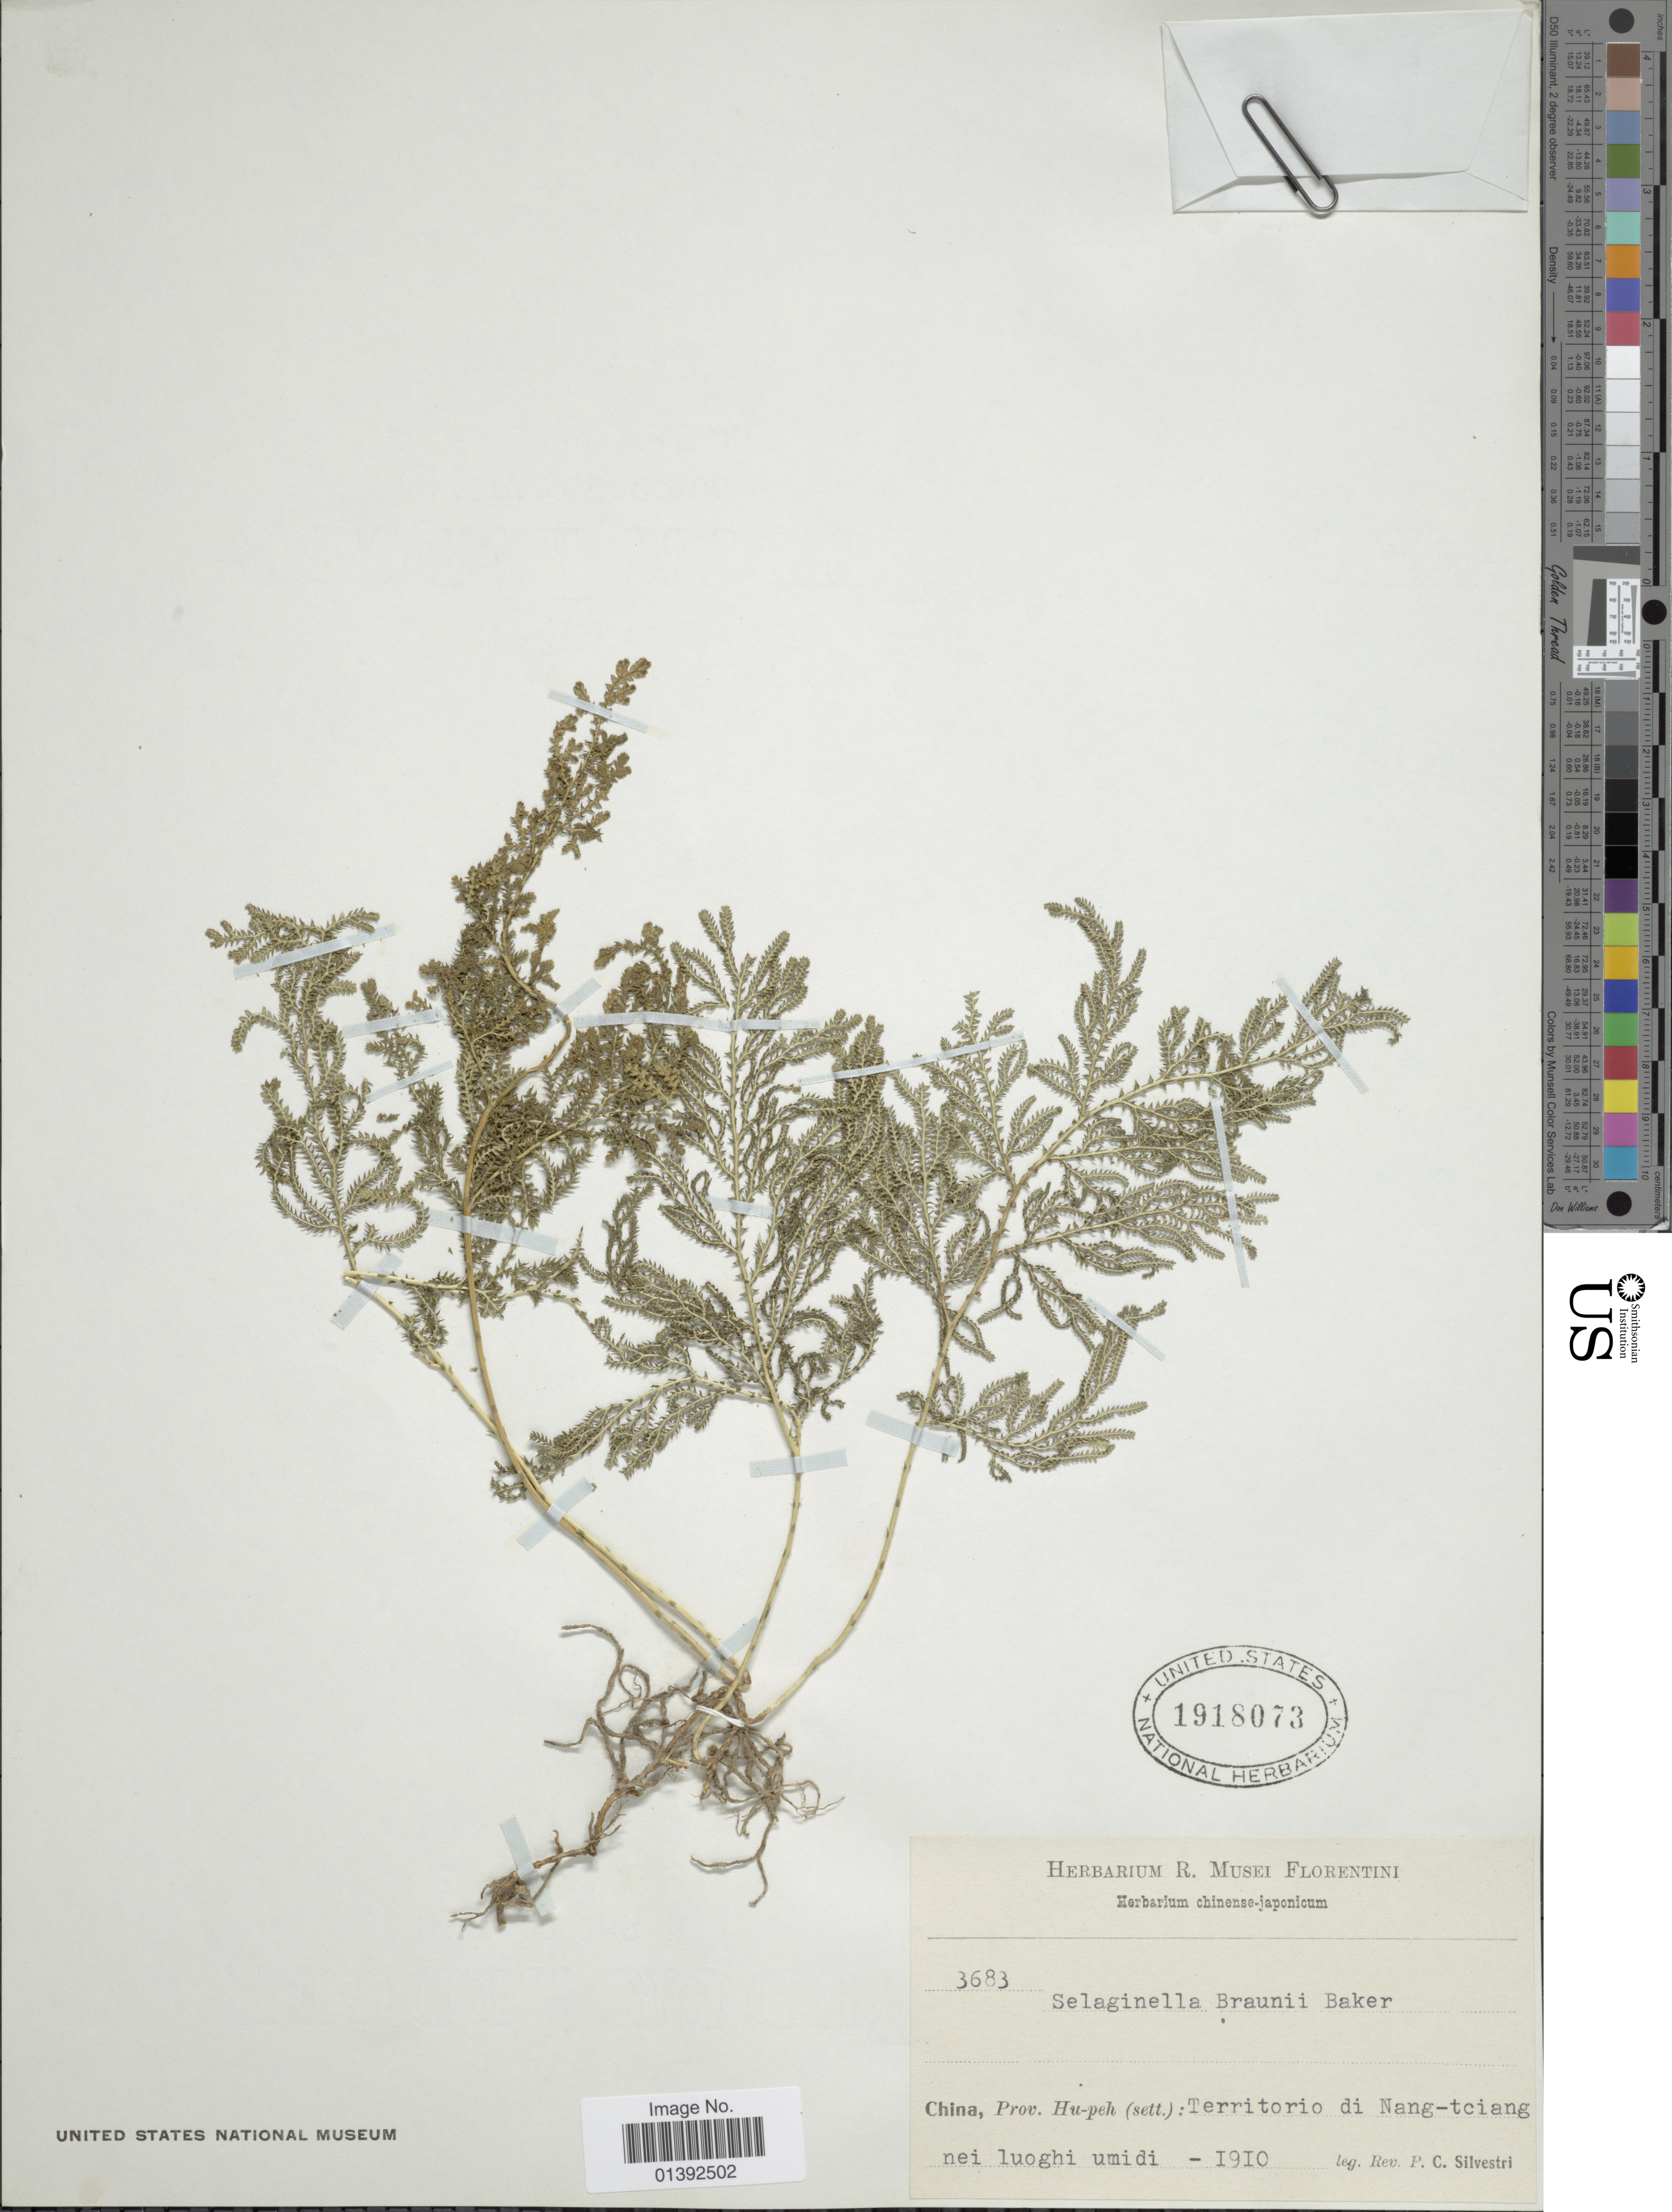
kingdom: Plantae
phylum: Tracheophyta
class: Lycopodiopsida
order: Selaginellales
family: Selaginellaceae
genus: Selaginella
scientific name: Selaginella braunii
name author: Baker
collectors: P. Silvestri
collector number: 3683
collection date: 1910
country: China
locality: Hu-Peh (sett.): Territorio di Nang-tciang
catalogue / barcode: US 1918073